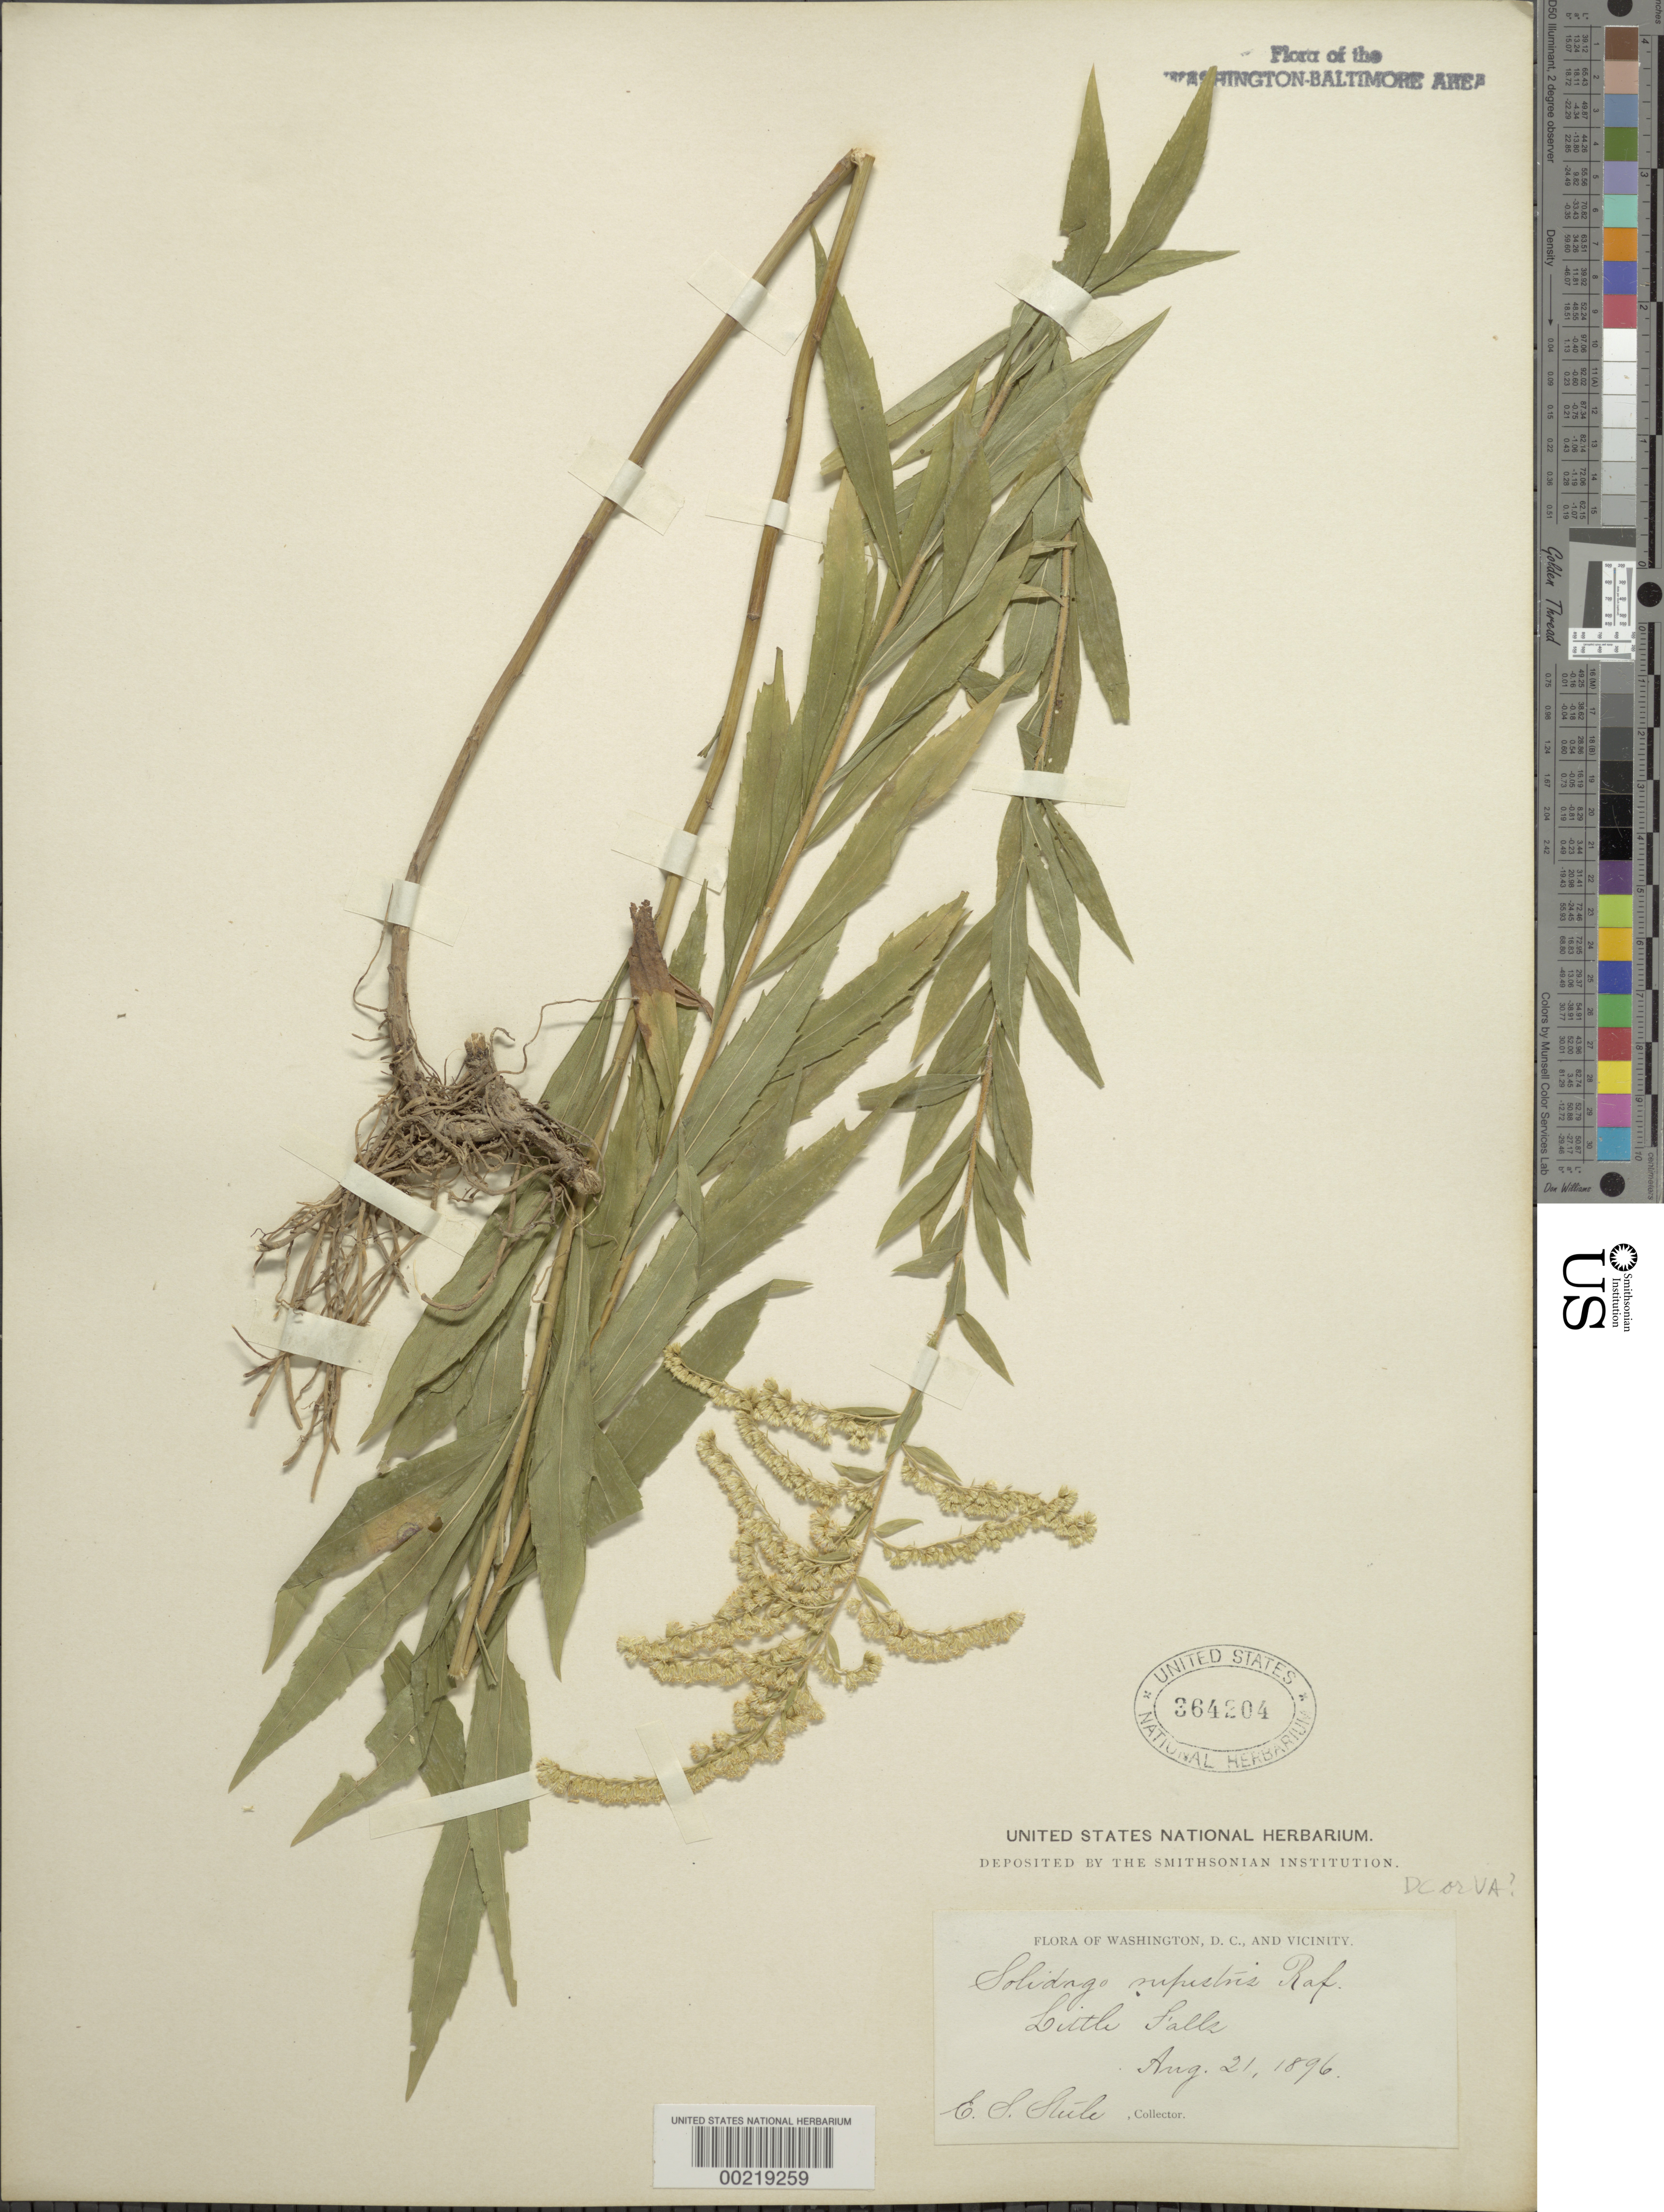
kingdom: Plantae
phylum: Tracheophyta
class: Magnoliopsida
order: Asterales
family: Asteraceae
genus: Solidago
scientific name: Solidago rupestris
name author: Raf.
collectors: E. Steele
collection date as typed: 21 Aug 1896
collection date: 1896-08-21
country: United States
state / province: Maryland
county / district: Montgomery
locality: Little Falls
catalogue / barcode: US 364204